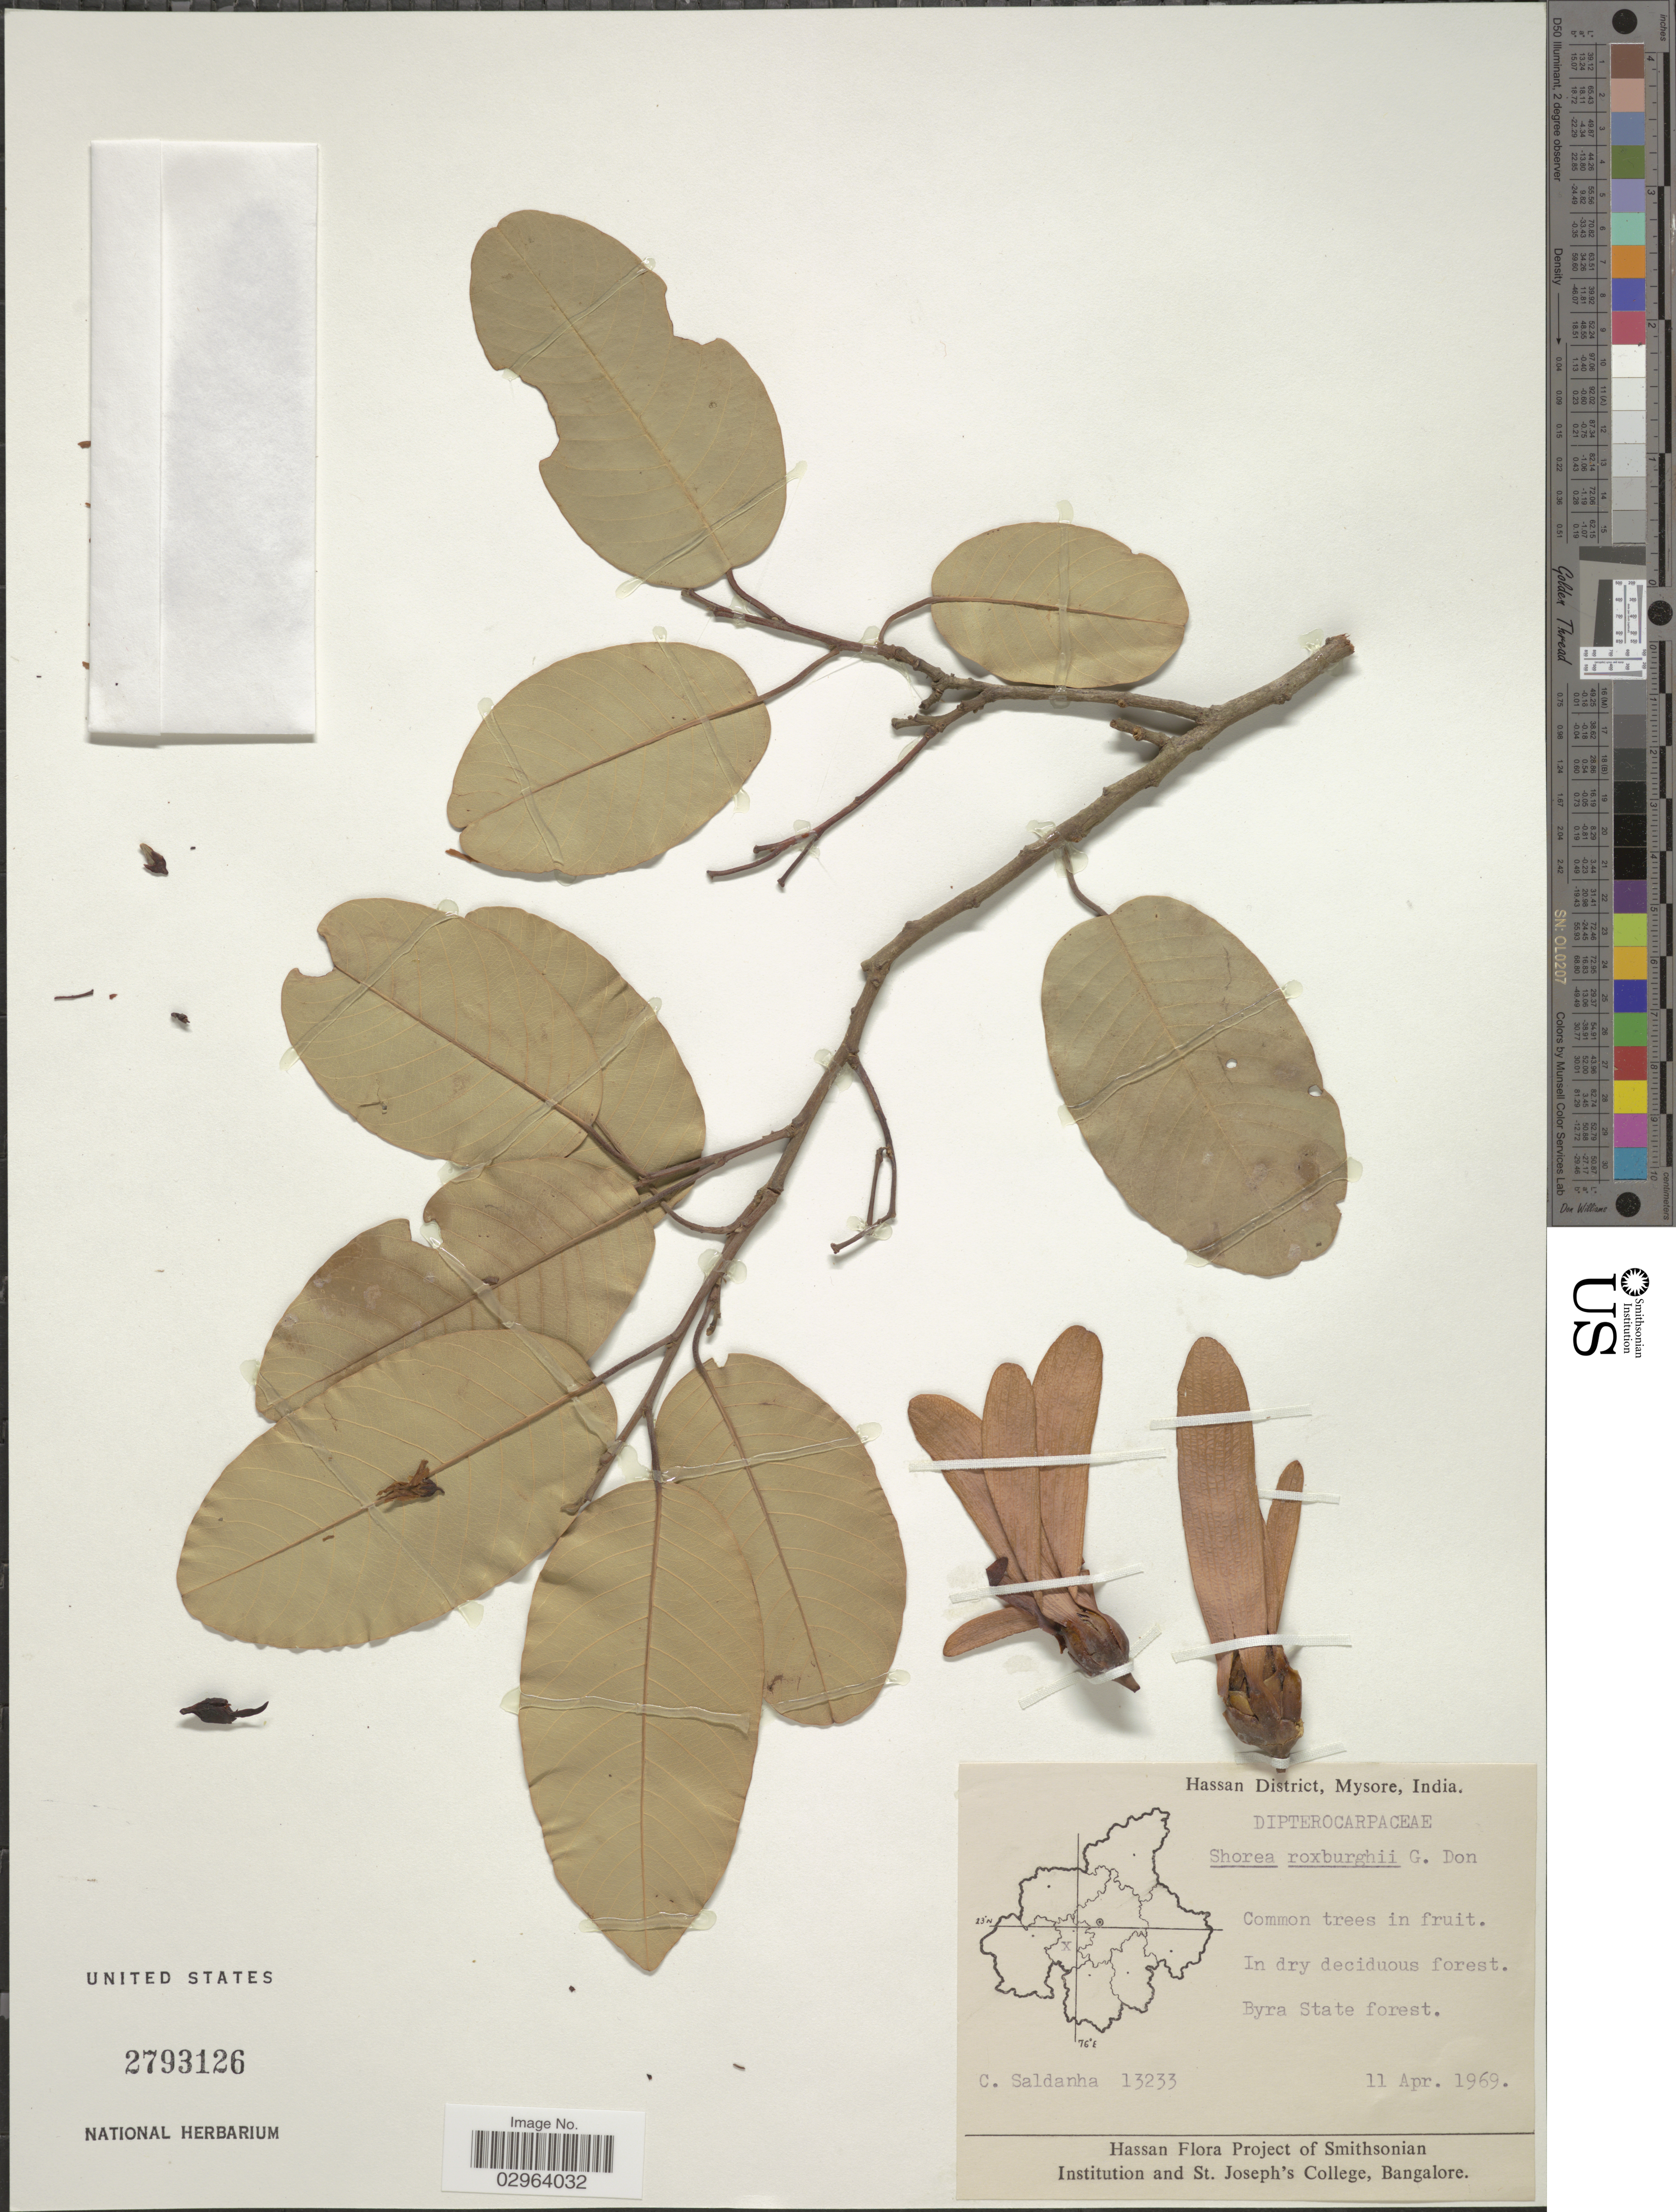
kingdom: Plantae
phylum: Tracheophyta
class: Magnoliopsida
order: Malvales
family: Dipterocarpaceae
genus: Anthoshorea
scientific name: Anthoshorea roxburghii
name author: (G. Don) P.S. Ashton & J. Heck.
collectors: C. Saldanha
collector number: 13233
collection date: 1969-04-11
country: India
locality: Hassan District, Mysore. Byra State forest.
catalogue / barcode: US 2793126